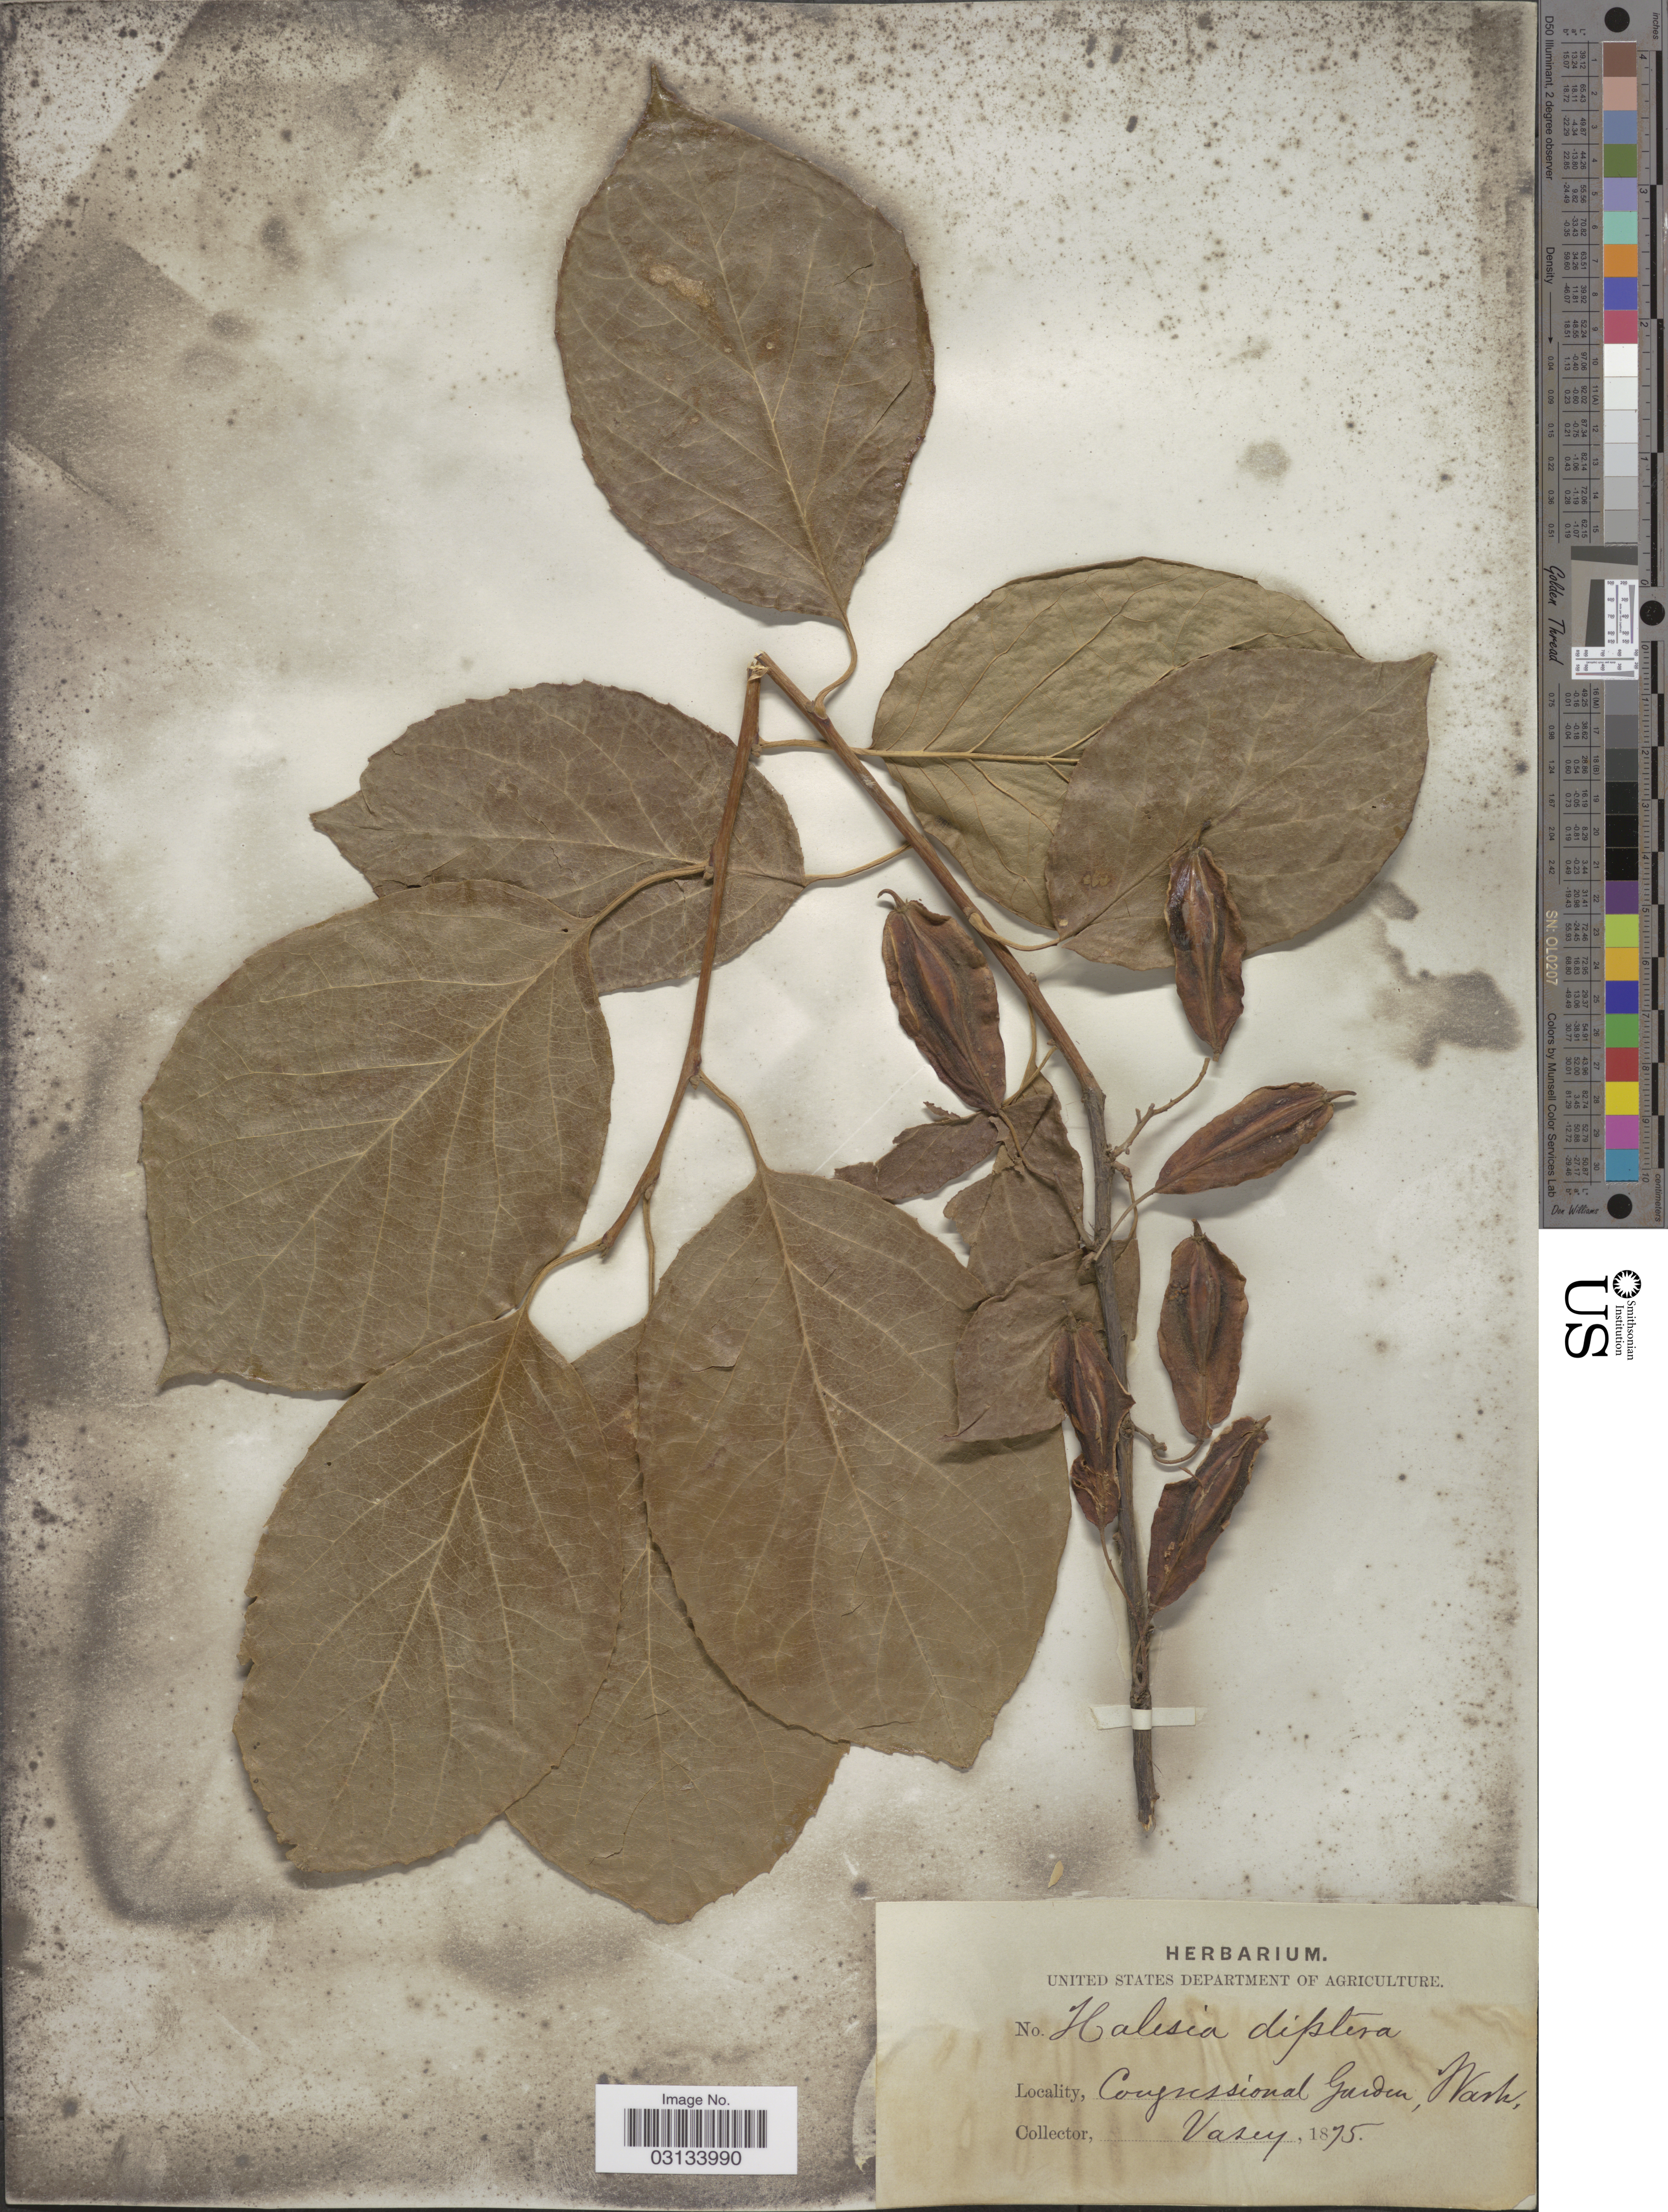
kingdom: Plantae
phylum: Tracheophyta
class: Magnoliopsida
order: Ericales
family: Styracaceae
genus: Halesia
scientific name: Halesia diptera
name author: J. Ellis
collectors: Vasey, --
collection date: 1875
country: United States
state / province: District of Columbia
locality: Congressional Garden, Wash.